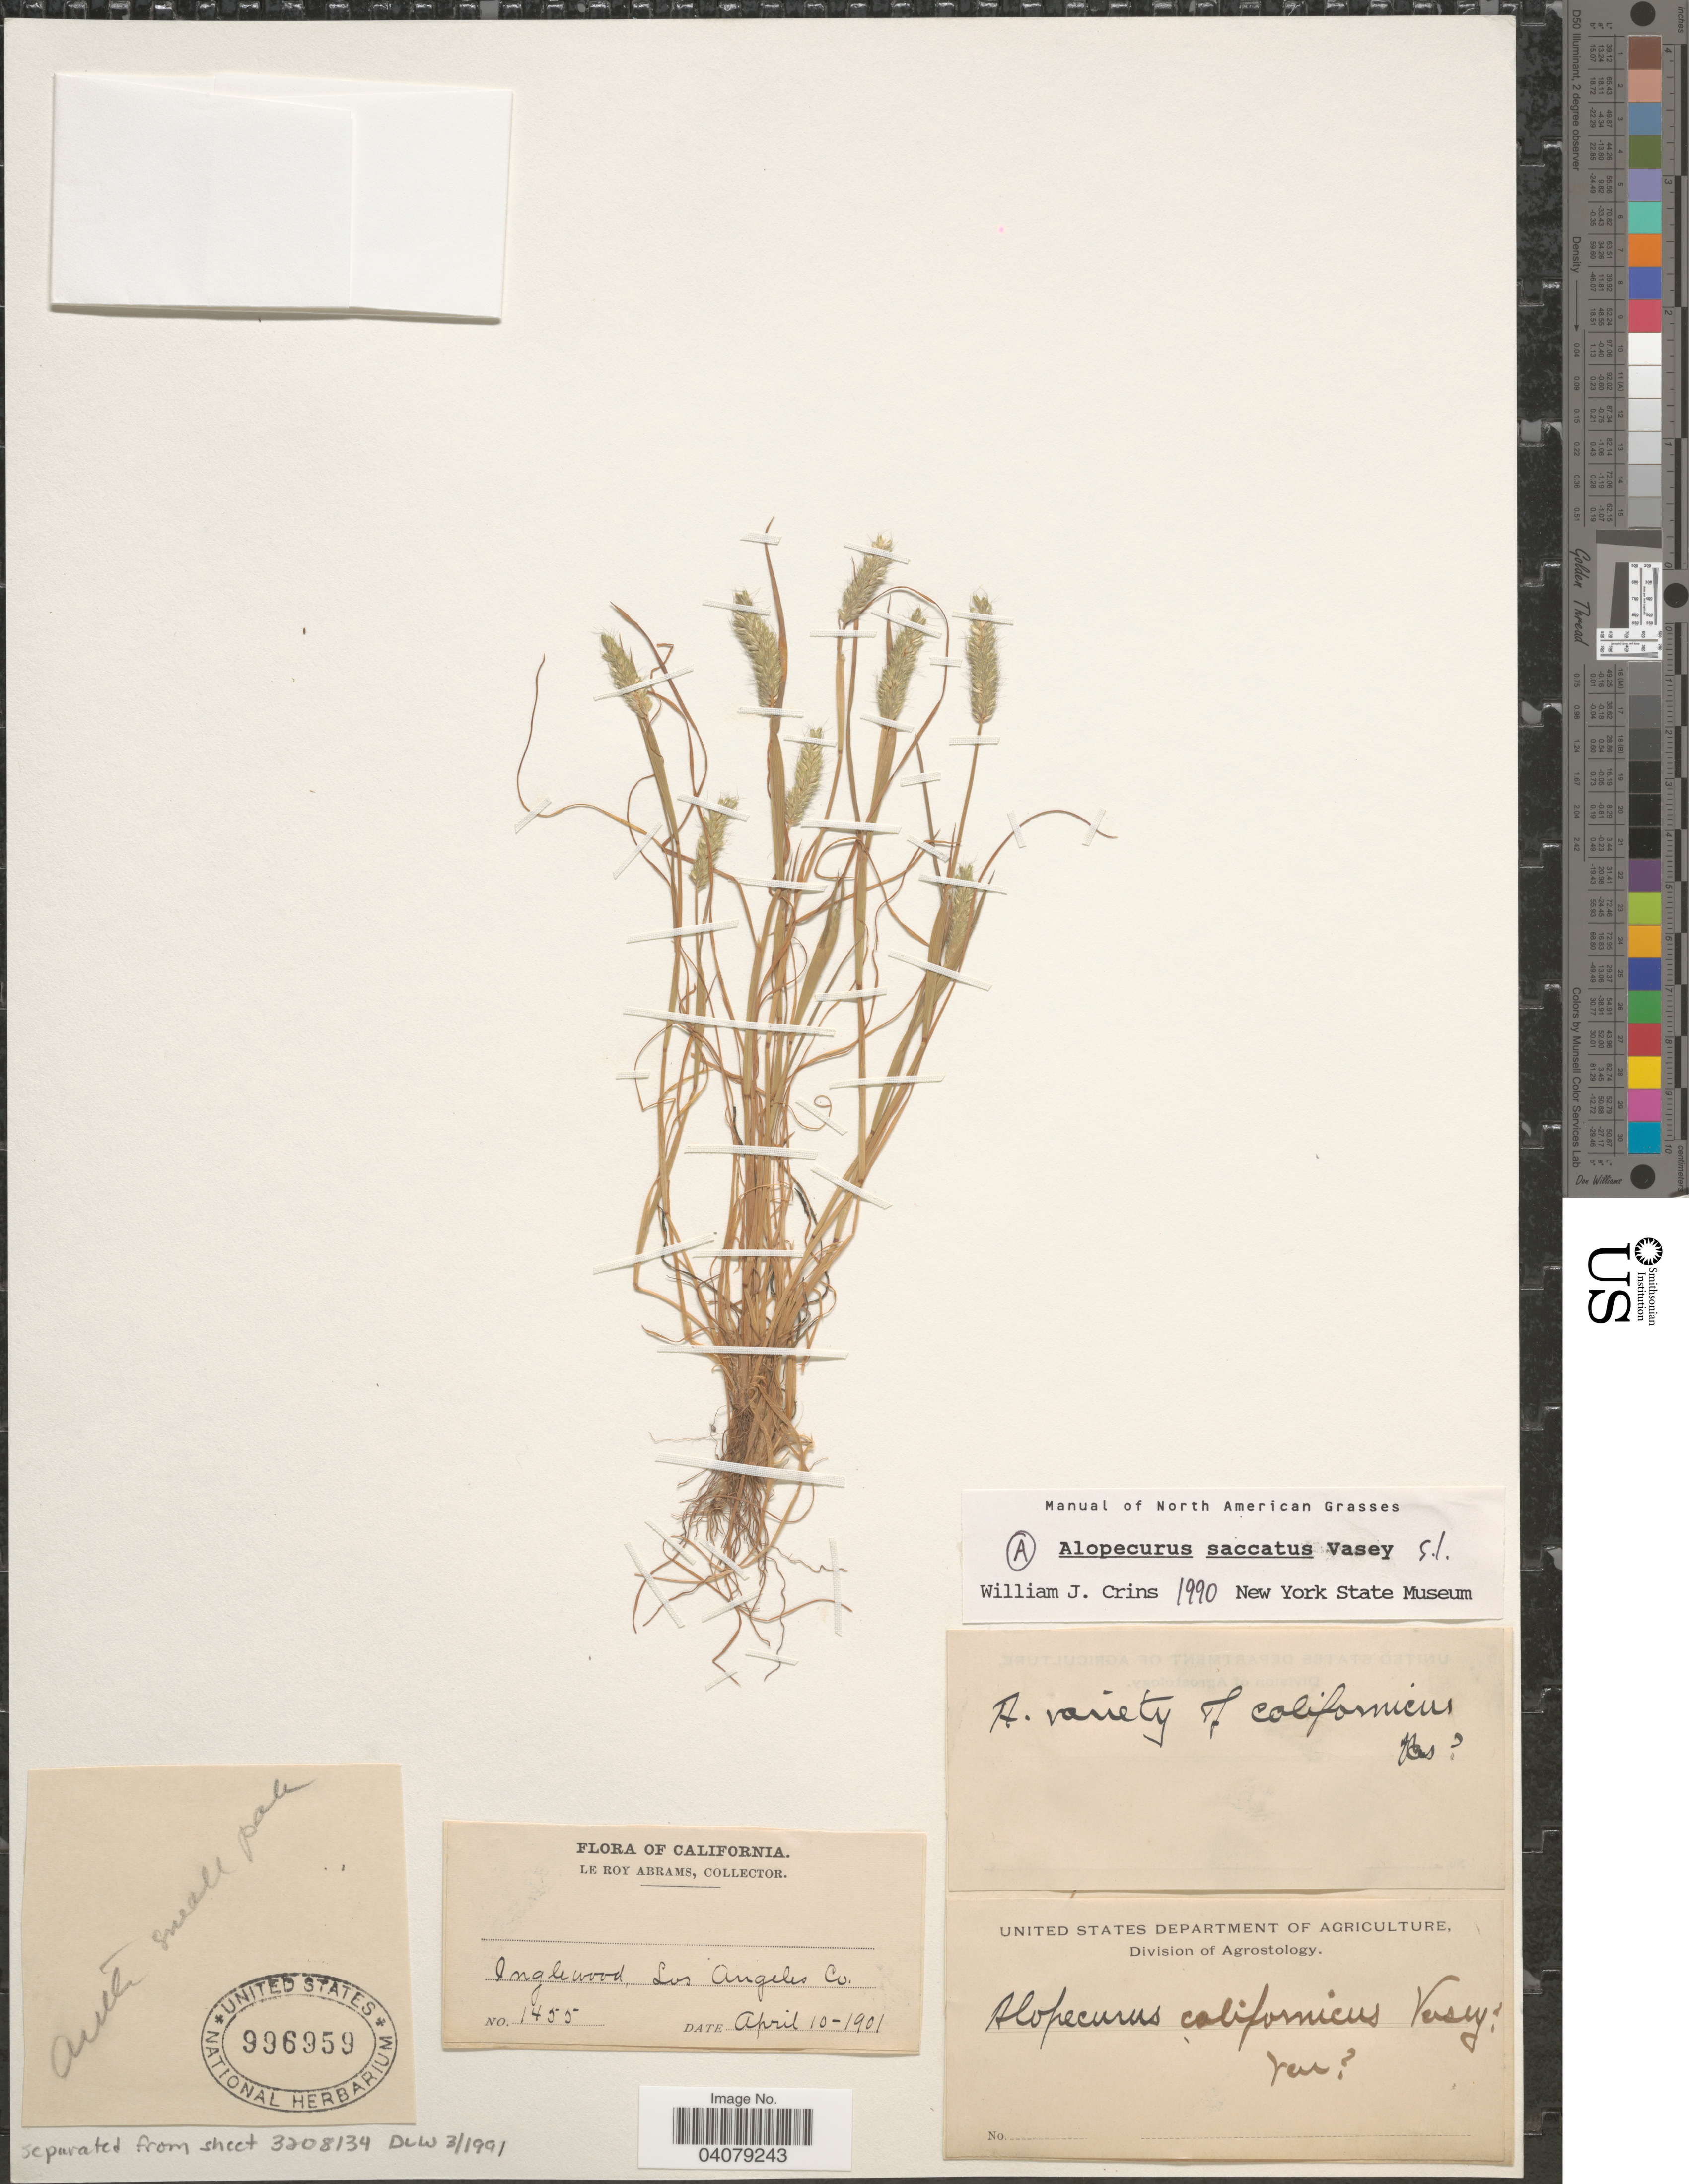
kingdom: Plantae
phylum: Tracheophyta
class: Liliopsida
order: Poales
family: Poaceae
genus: Alopecurus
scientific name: Alopecurus saccatus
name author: Vasey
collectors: L. Abrams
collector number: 1455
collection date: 1901-04-10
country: United States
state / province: California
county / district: Los Angeles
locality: Inglewood, Los Angeles Co.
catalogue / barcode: US 996959